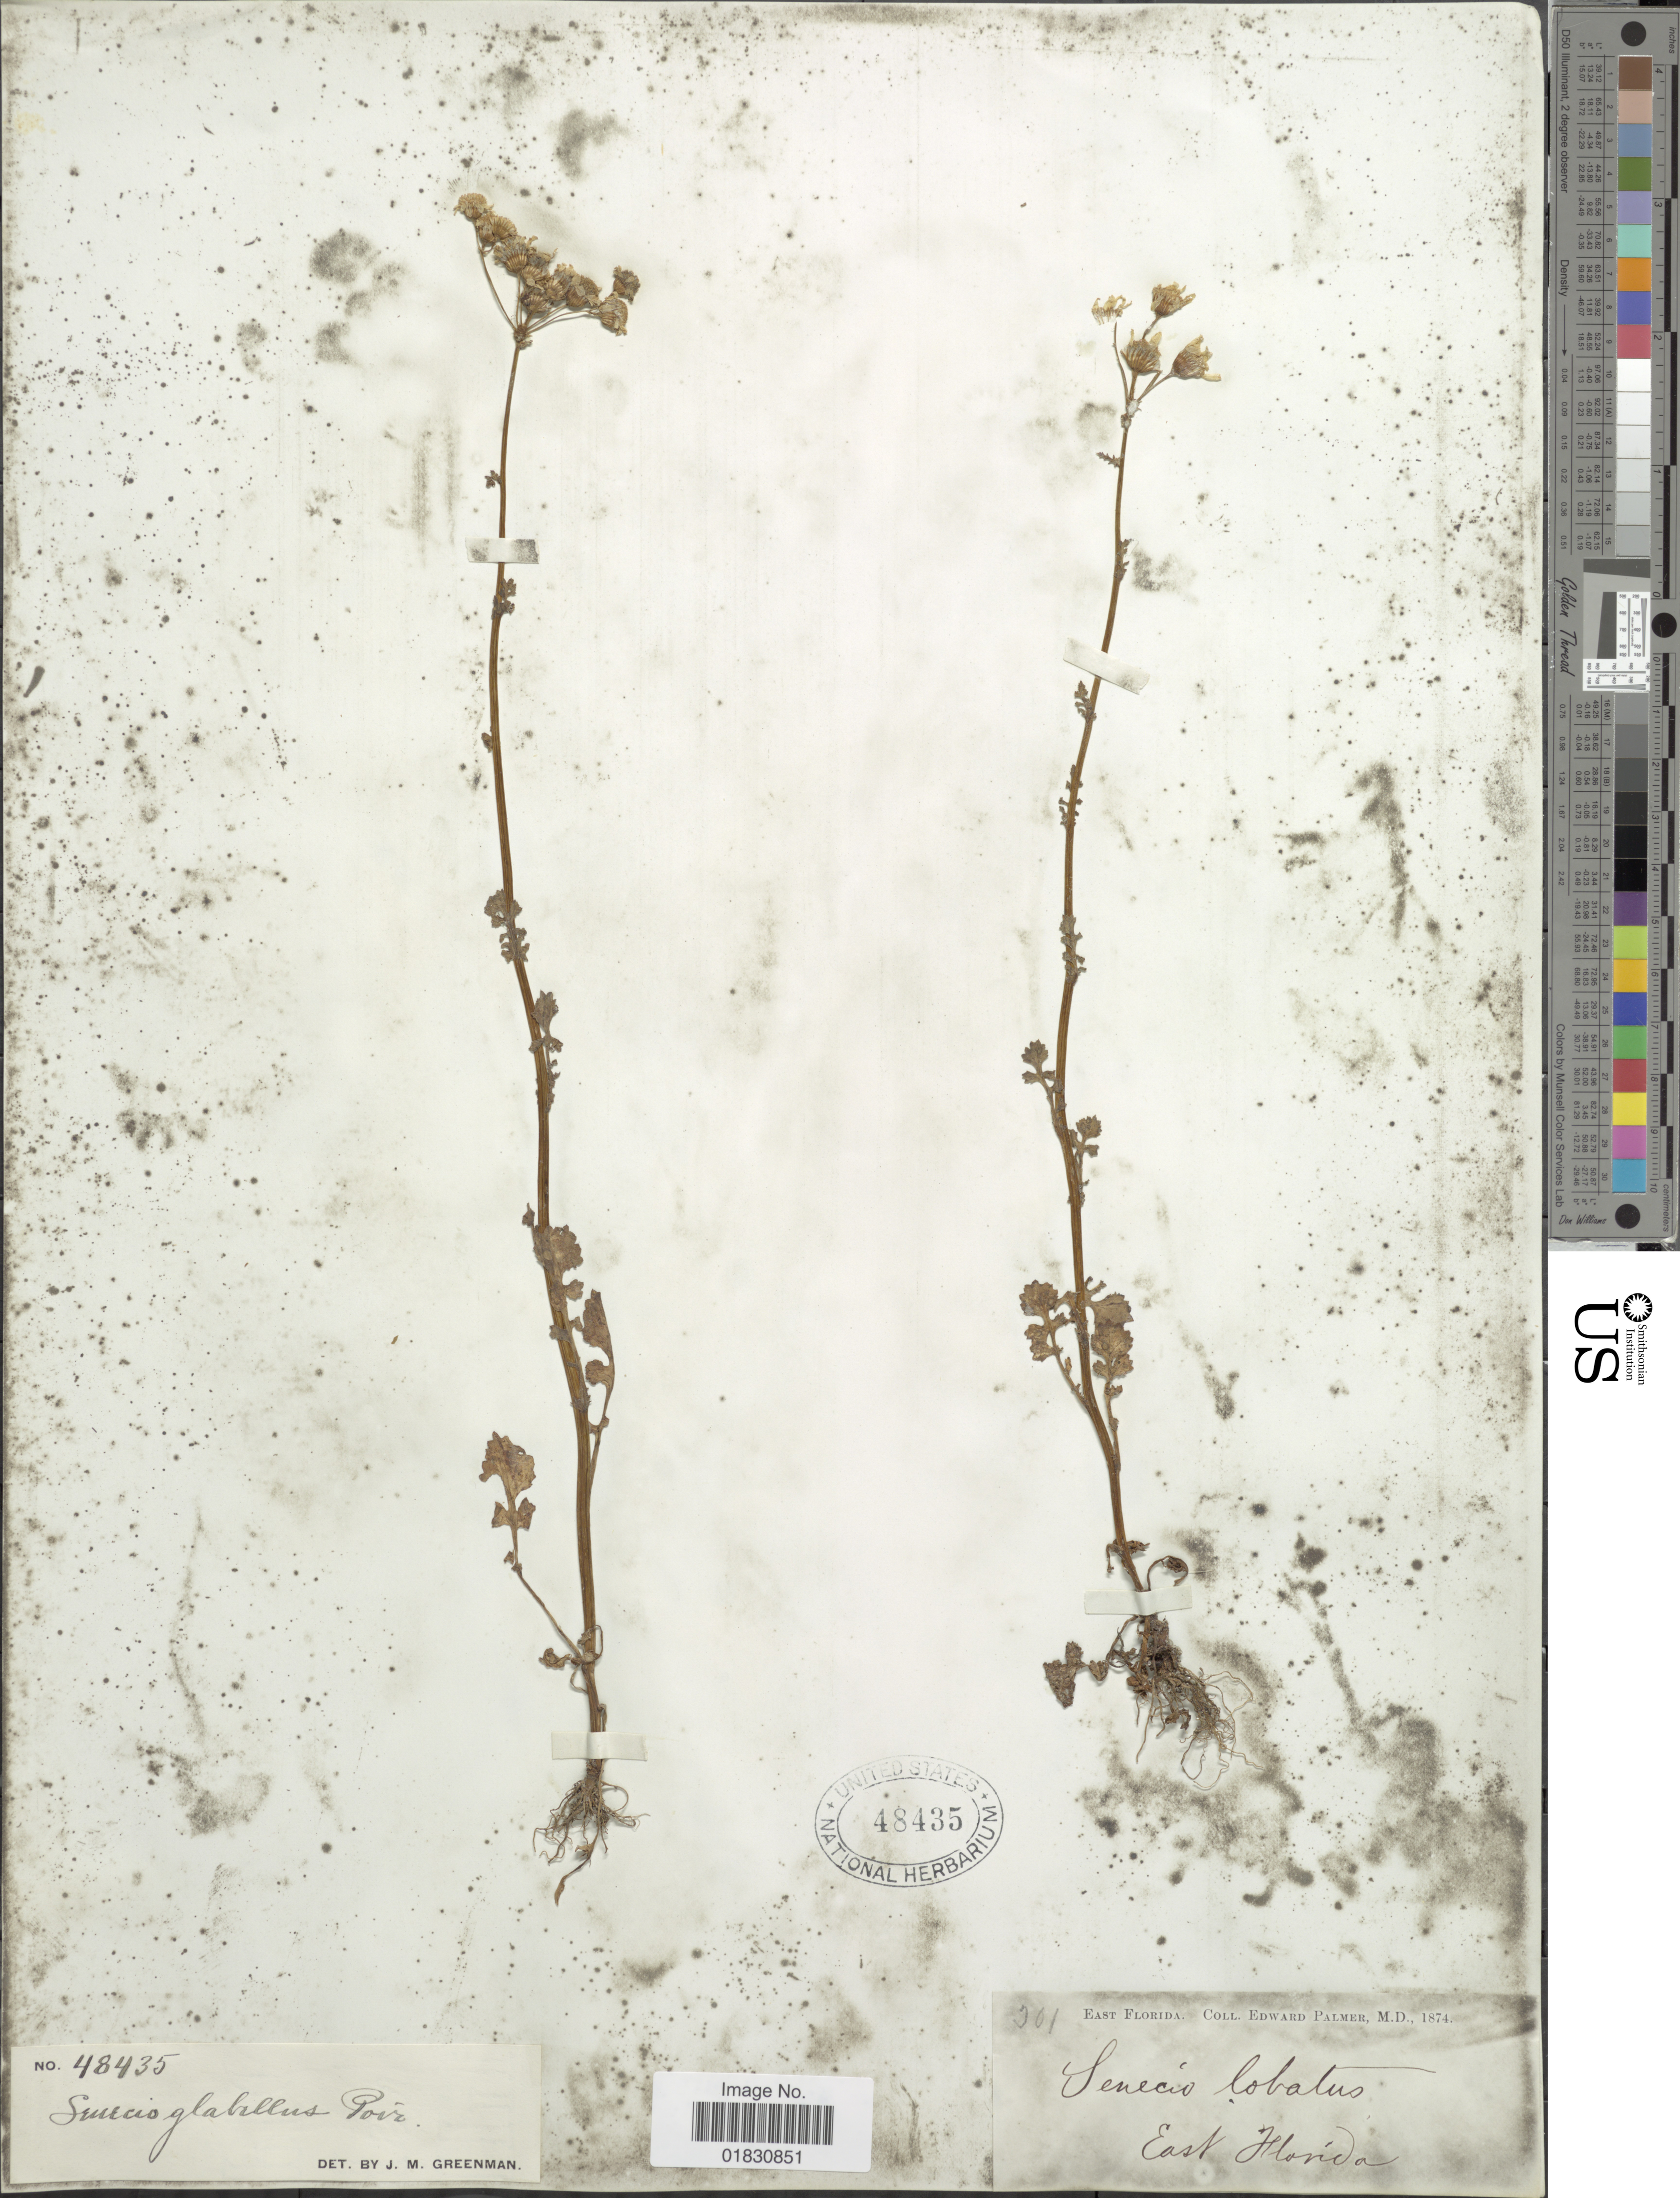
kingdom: Plantae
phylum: Tracheophyta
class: Magnoliopsida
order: Asterales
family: Asteraceae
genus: Packera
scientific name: Packera glabella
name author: (Poir.) C. Jeffrey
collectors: E. Palmer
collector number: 301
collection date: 1874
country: United States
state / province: Florida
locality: East Florida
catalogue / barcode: US 48435